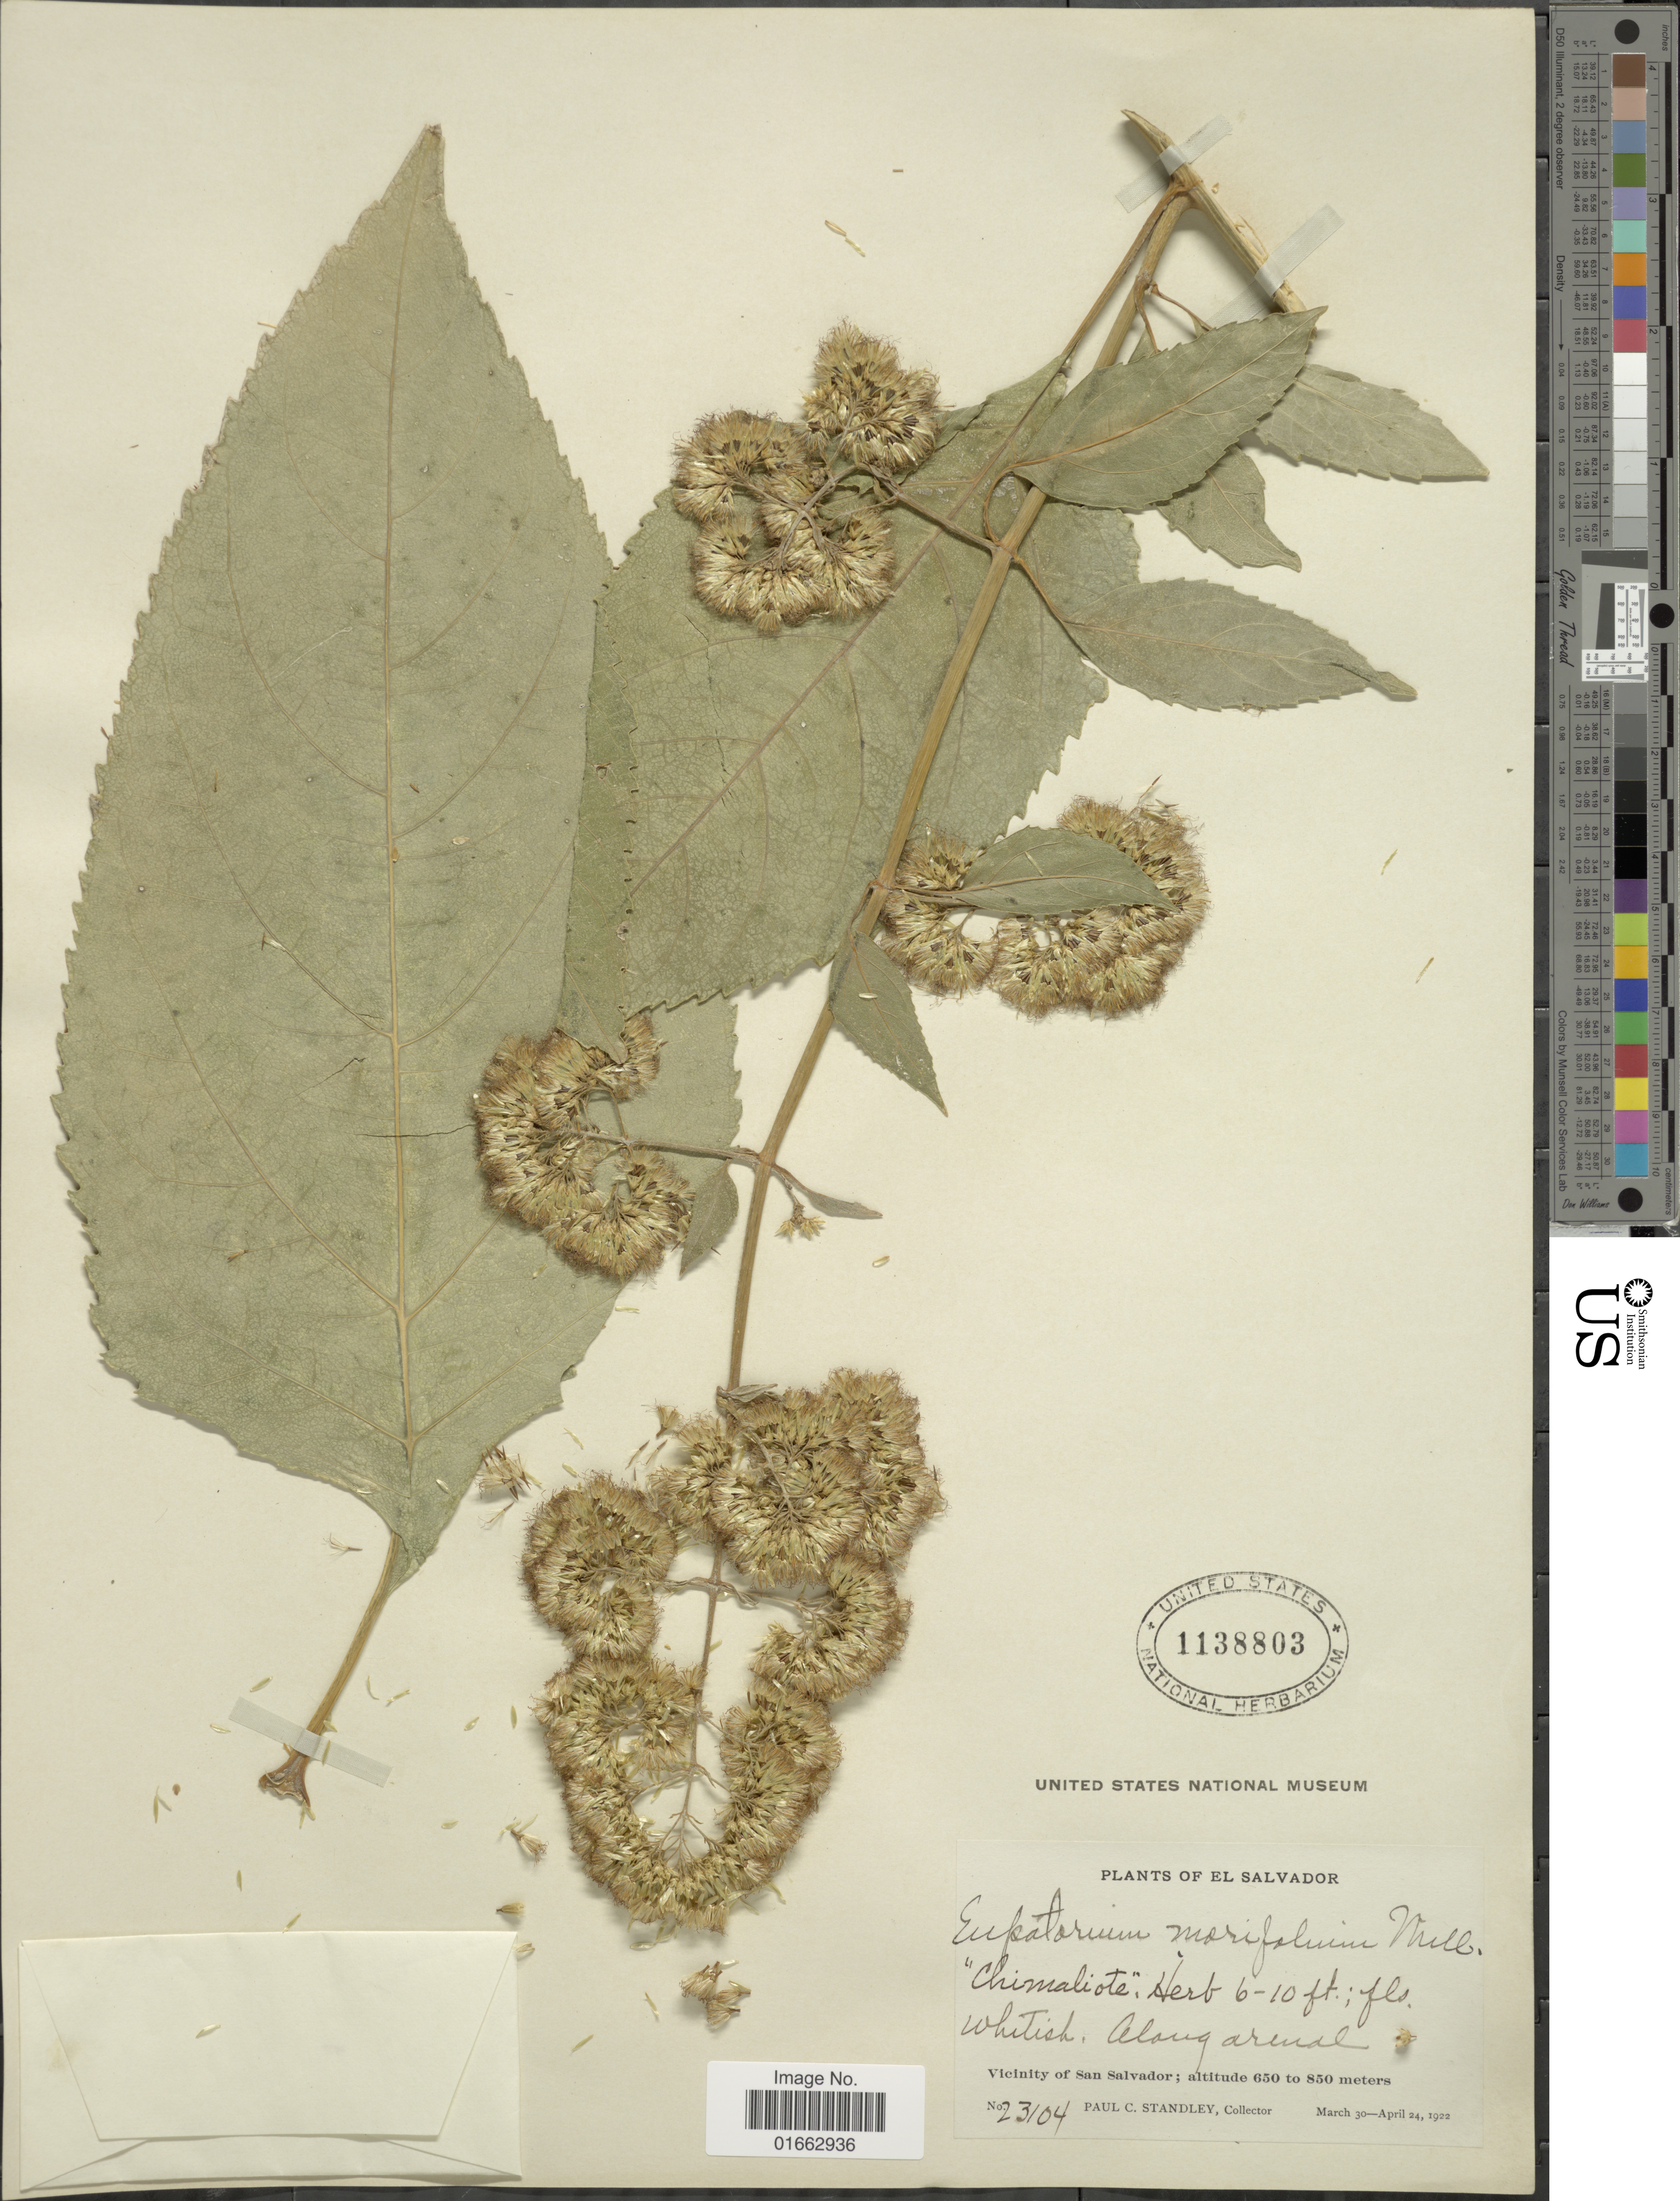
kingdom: Plantae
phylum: Tracheophyta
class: Magnoliopsida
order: Asterales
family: Asteraceae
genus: Critonia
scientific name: Critonia morifolia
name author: (Mill.) R.M. King & H. Rob.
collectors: P. C. Standley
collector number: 23104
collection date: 1922-03-30/1922-04-24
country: El Salvador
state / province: San Salvador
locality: Vicinity of San Salvador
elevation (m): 650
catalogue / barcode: US 1138803